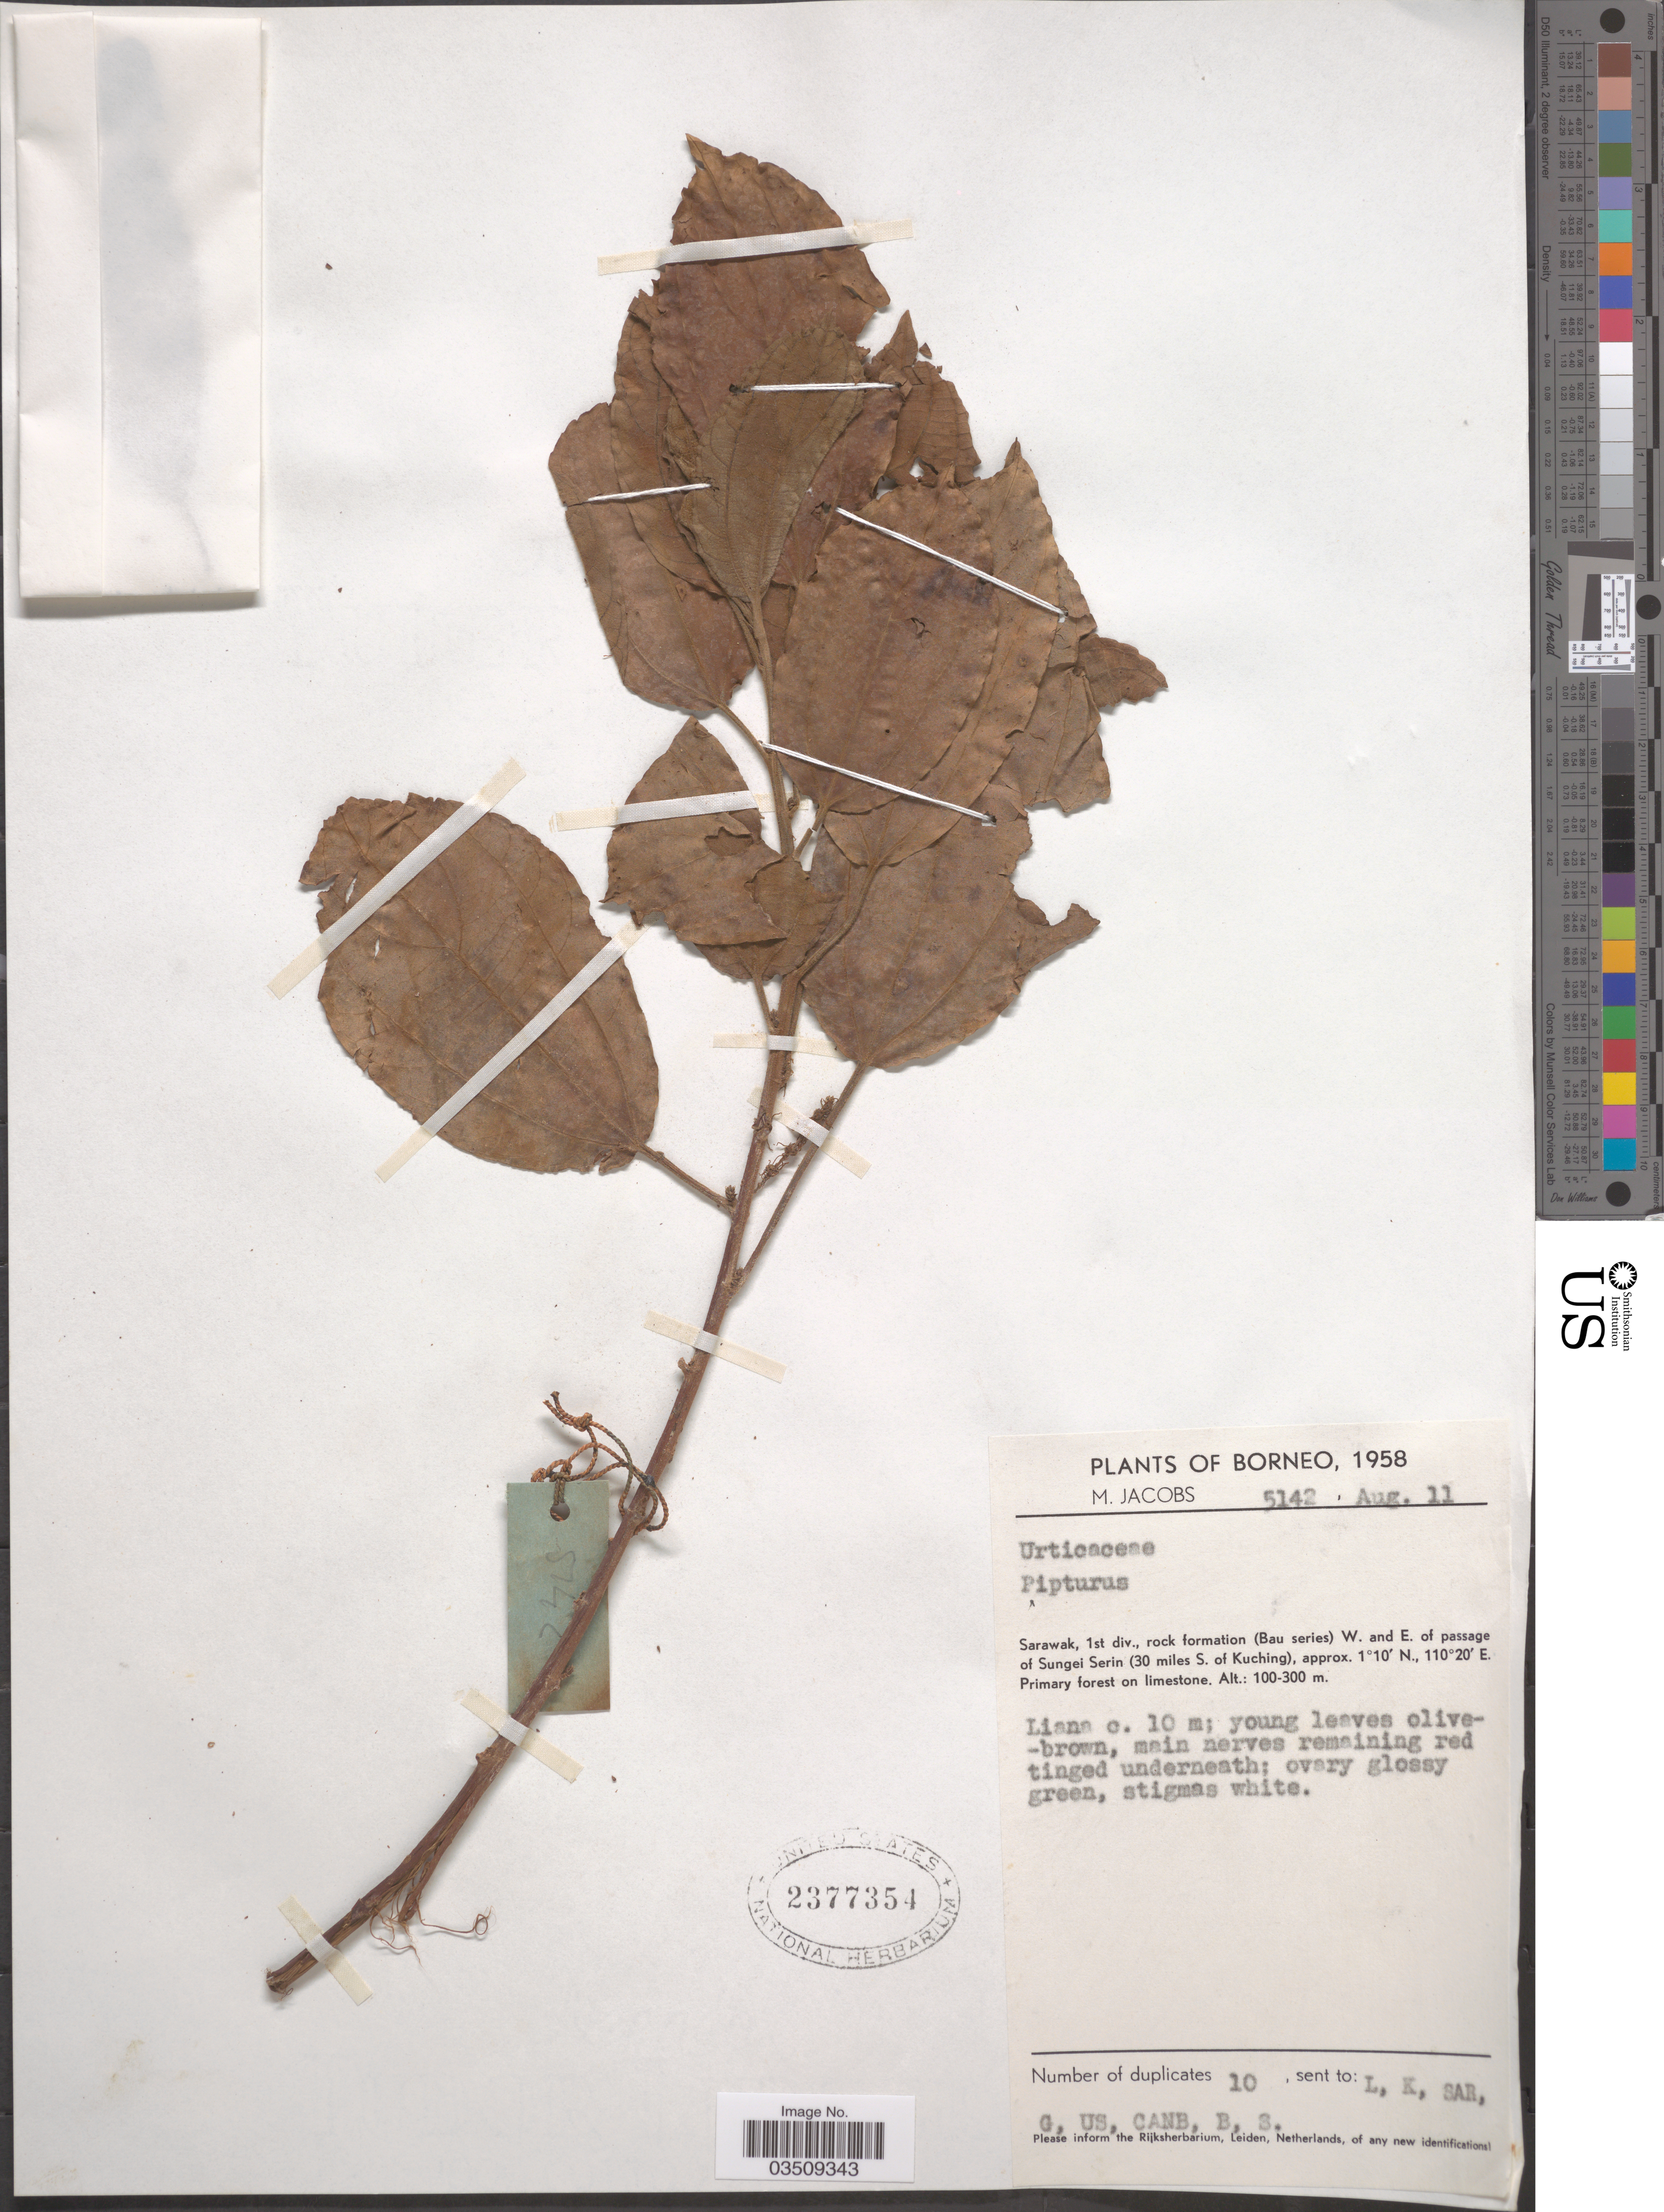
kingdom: Plantae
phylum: Tracheophyta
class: Magnoliopsida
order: Rosales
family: Urticaceae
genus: Pipturus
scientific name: Pipturus sp.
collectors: M. Jacobs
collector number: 5142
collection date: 1958-08-11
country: Malaysia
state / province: Sarawak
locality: Borneo. 1st div., rock formation (Bau series) W. and E. of passage of Sungei Serin (30 miles S. of Kuching).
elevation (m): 100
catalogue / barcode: US 2377354